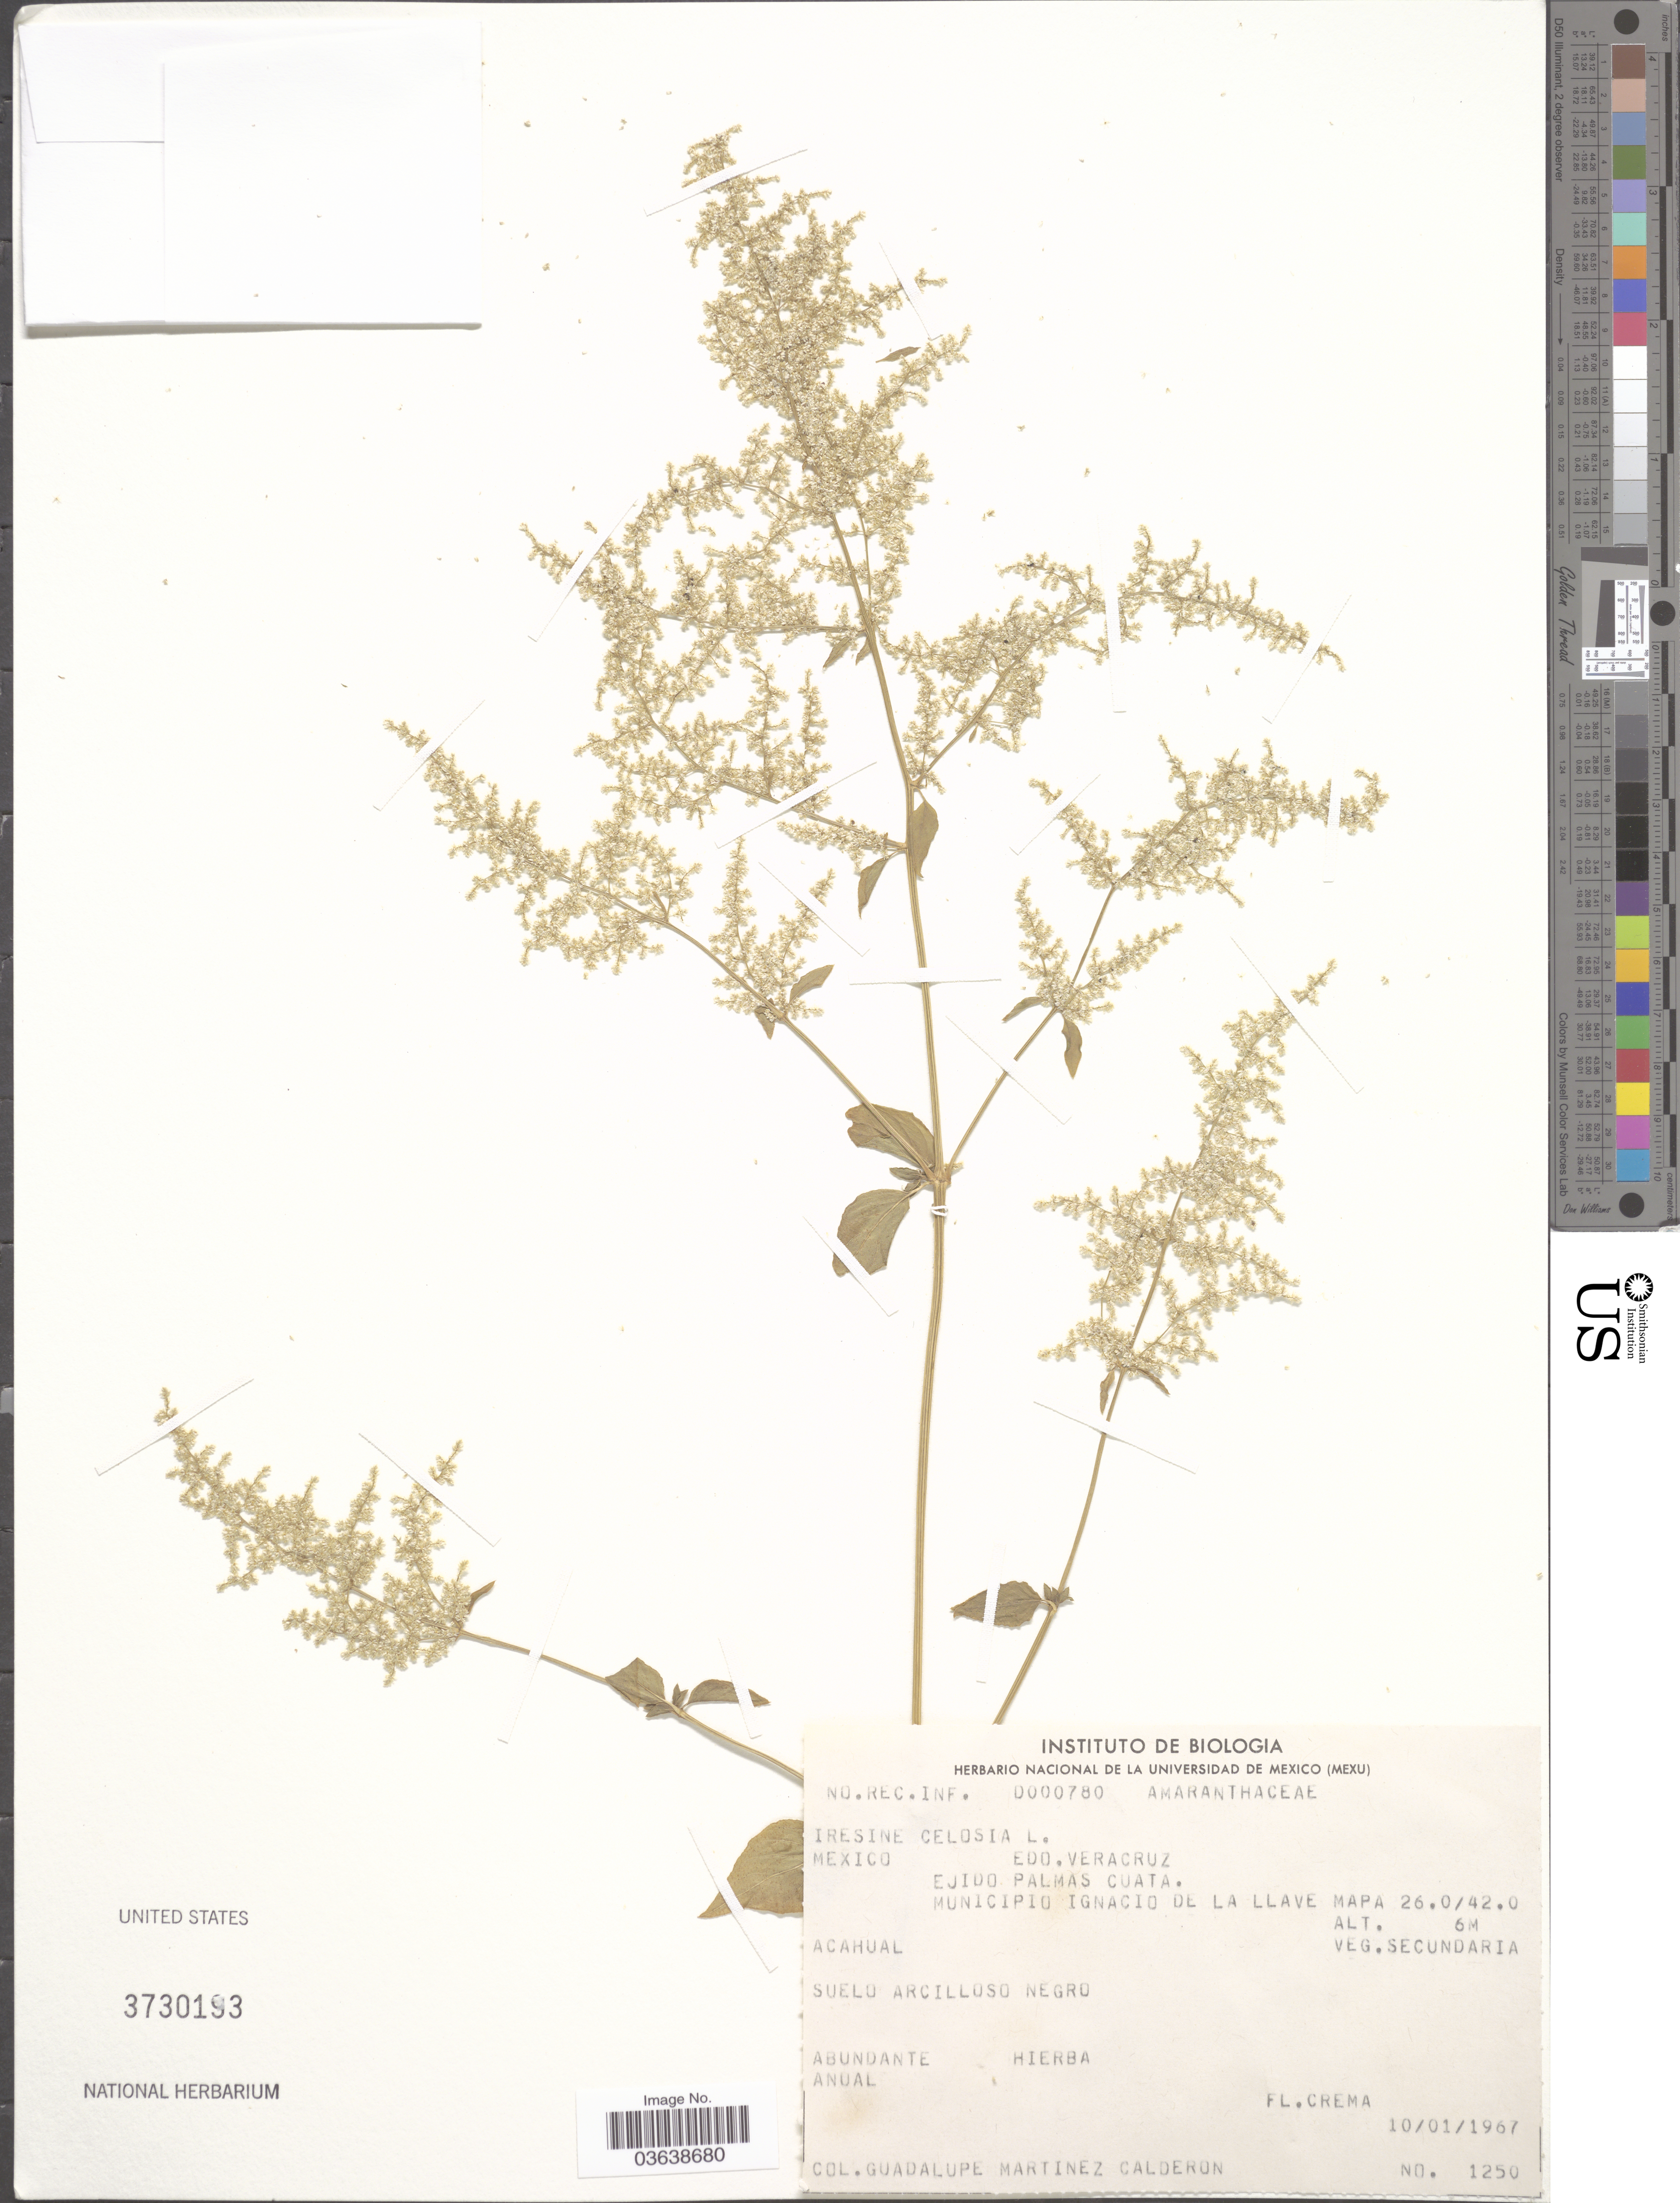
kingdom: Plantae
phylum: Tracheophyta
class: Magnoliopsida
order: Caryophyllales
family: Amaranthaceae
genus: Iresine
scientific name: Iresine celosia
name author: L.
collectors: G. Martinez-C.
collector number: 1250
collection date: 1967-01-10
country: Mexico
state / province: Veracruz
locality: Edo. Veracruz. Ejido Palmas Cuata. Municipio Ignacio de la Llave Mapa 26.0/42.0.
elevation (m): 6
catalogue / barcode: US 3730193